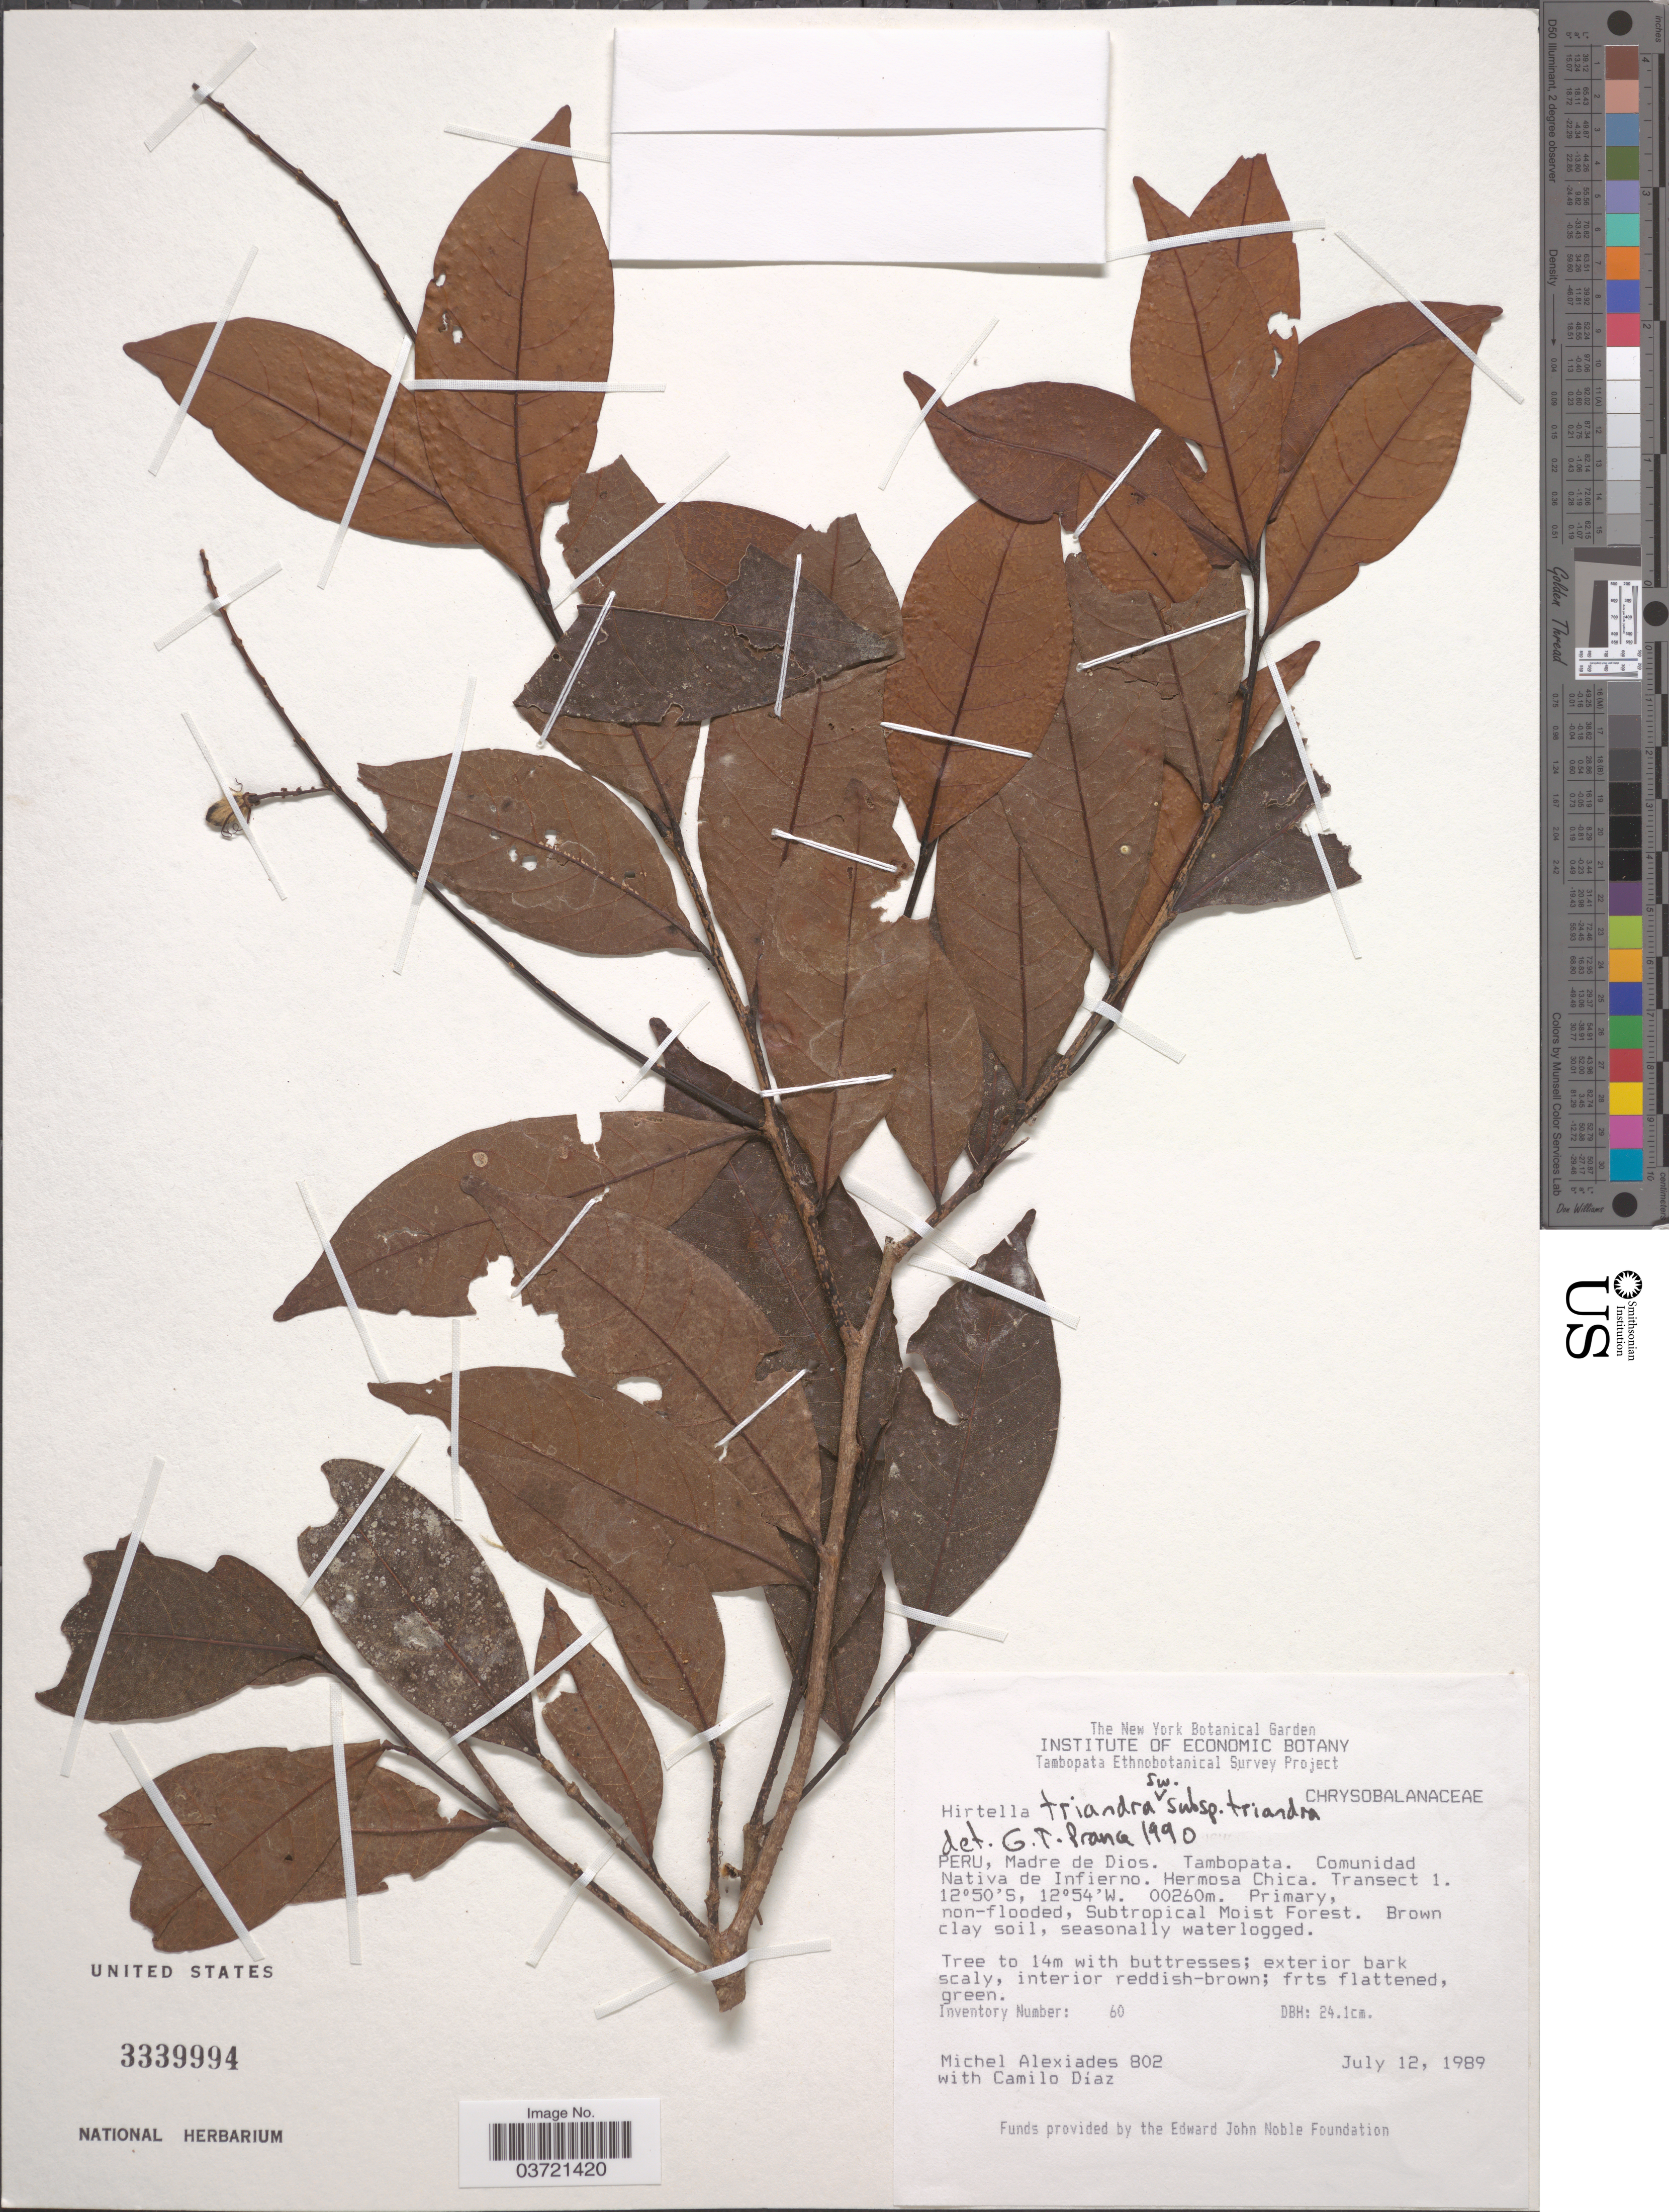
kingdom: Plantae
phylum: Tracheophyta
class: Magnoliopsida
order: Malpighiales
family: Chrysobalanaceae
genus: Hirtella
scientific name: Hirtella triandra subsp. triandra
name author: Sw.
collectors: M. Alexiades & C. Díaz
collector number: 802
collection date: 1989-07-12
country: Peru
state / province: Madre de Dios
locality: Tambopata. Comunidad Nativa de Infierno. Hermosa Chica. Transect 1.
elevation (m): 260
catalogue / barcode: US 3339994